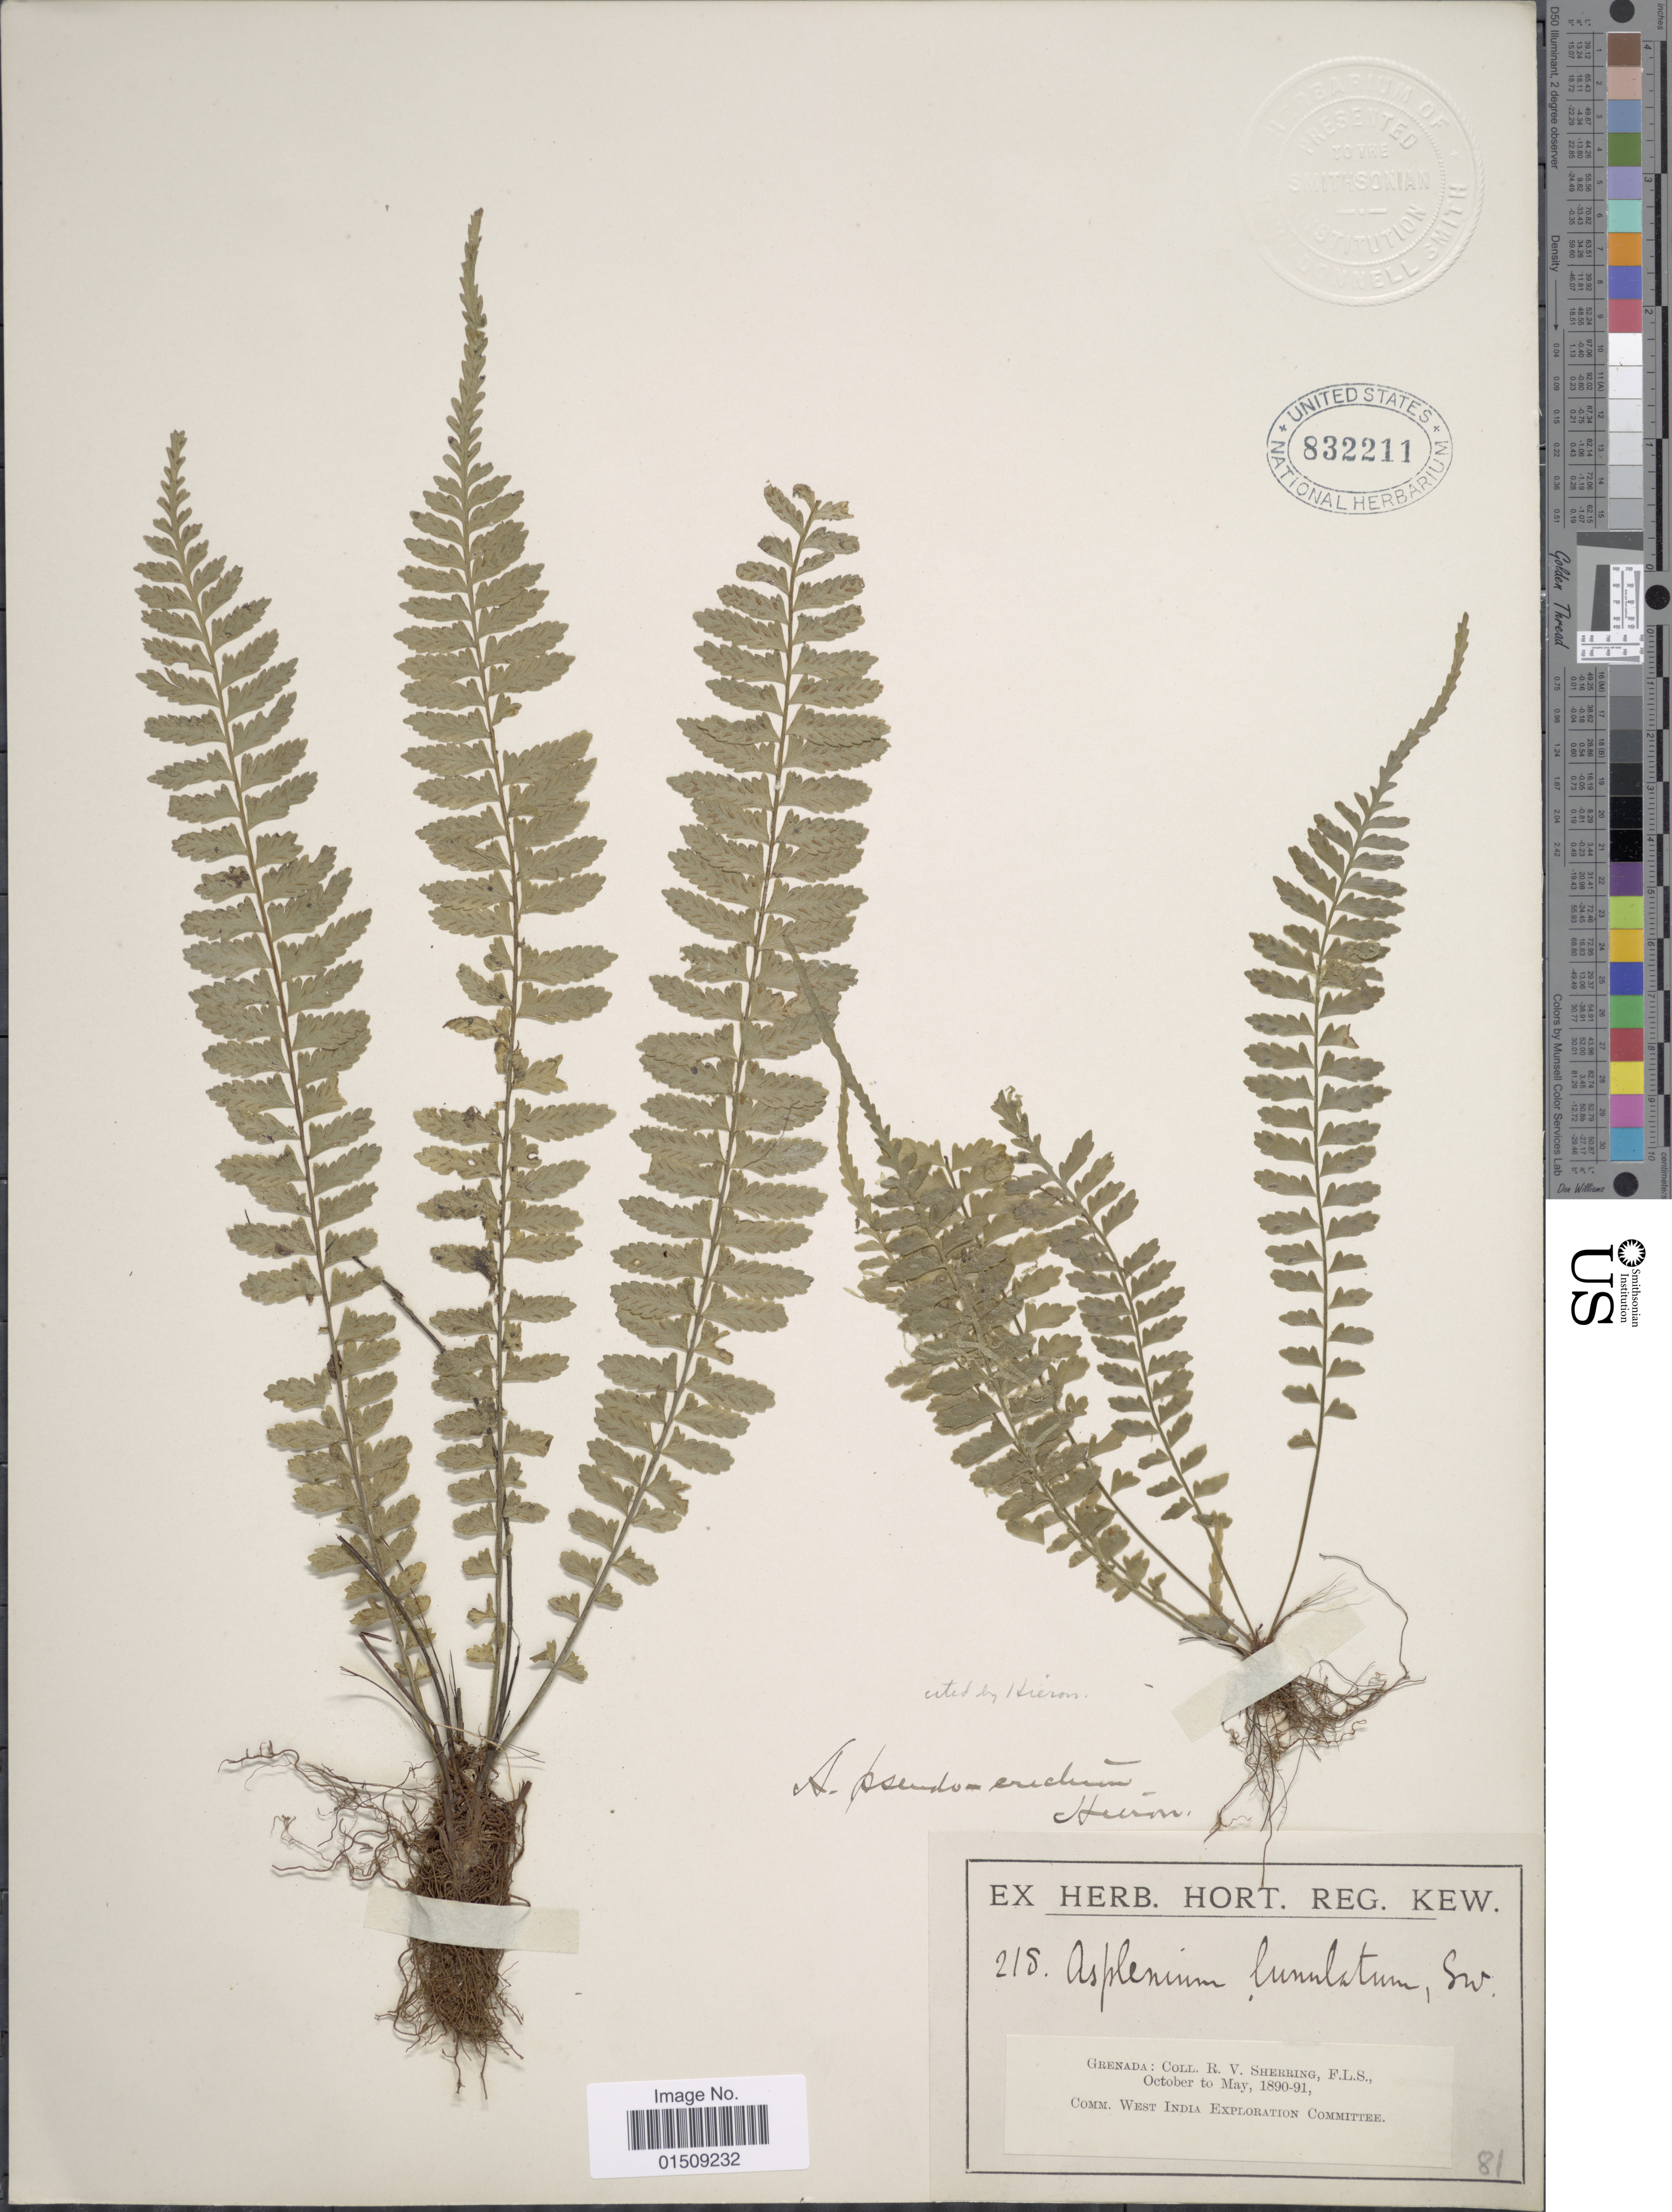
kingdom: Plantae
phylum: Tracheophyta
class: Polypodiopsida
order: Polypodiales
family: Aspleniaceae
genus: Asplenium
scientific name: Asplenium pteropus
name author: Kaulf.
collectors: R. Sherring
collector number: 218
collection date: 1890-10/1891-05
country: Grenada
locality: Grenada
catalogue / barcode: US 832211